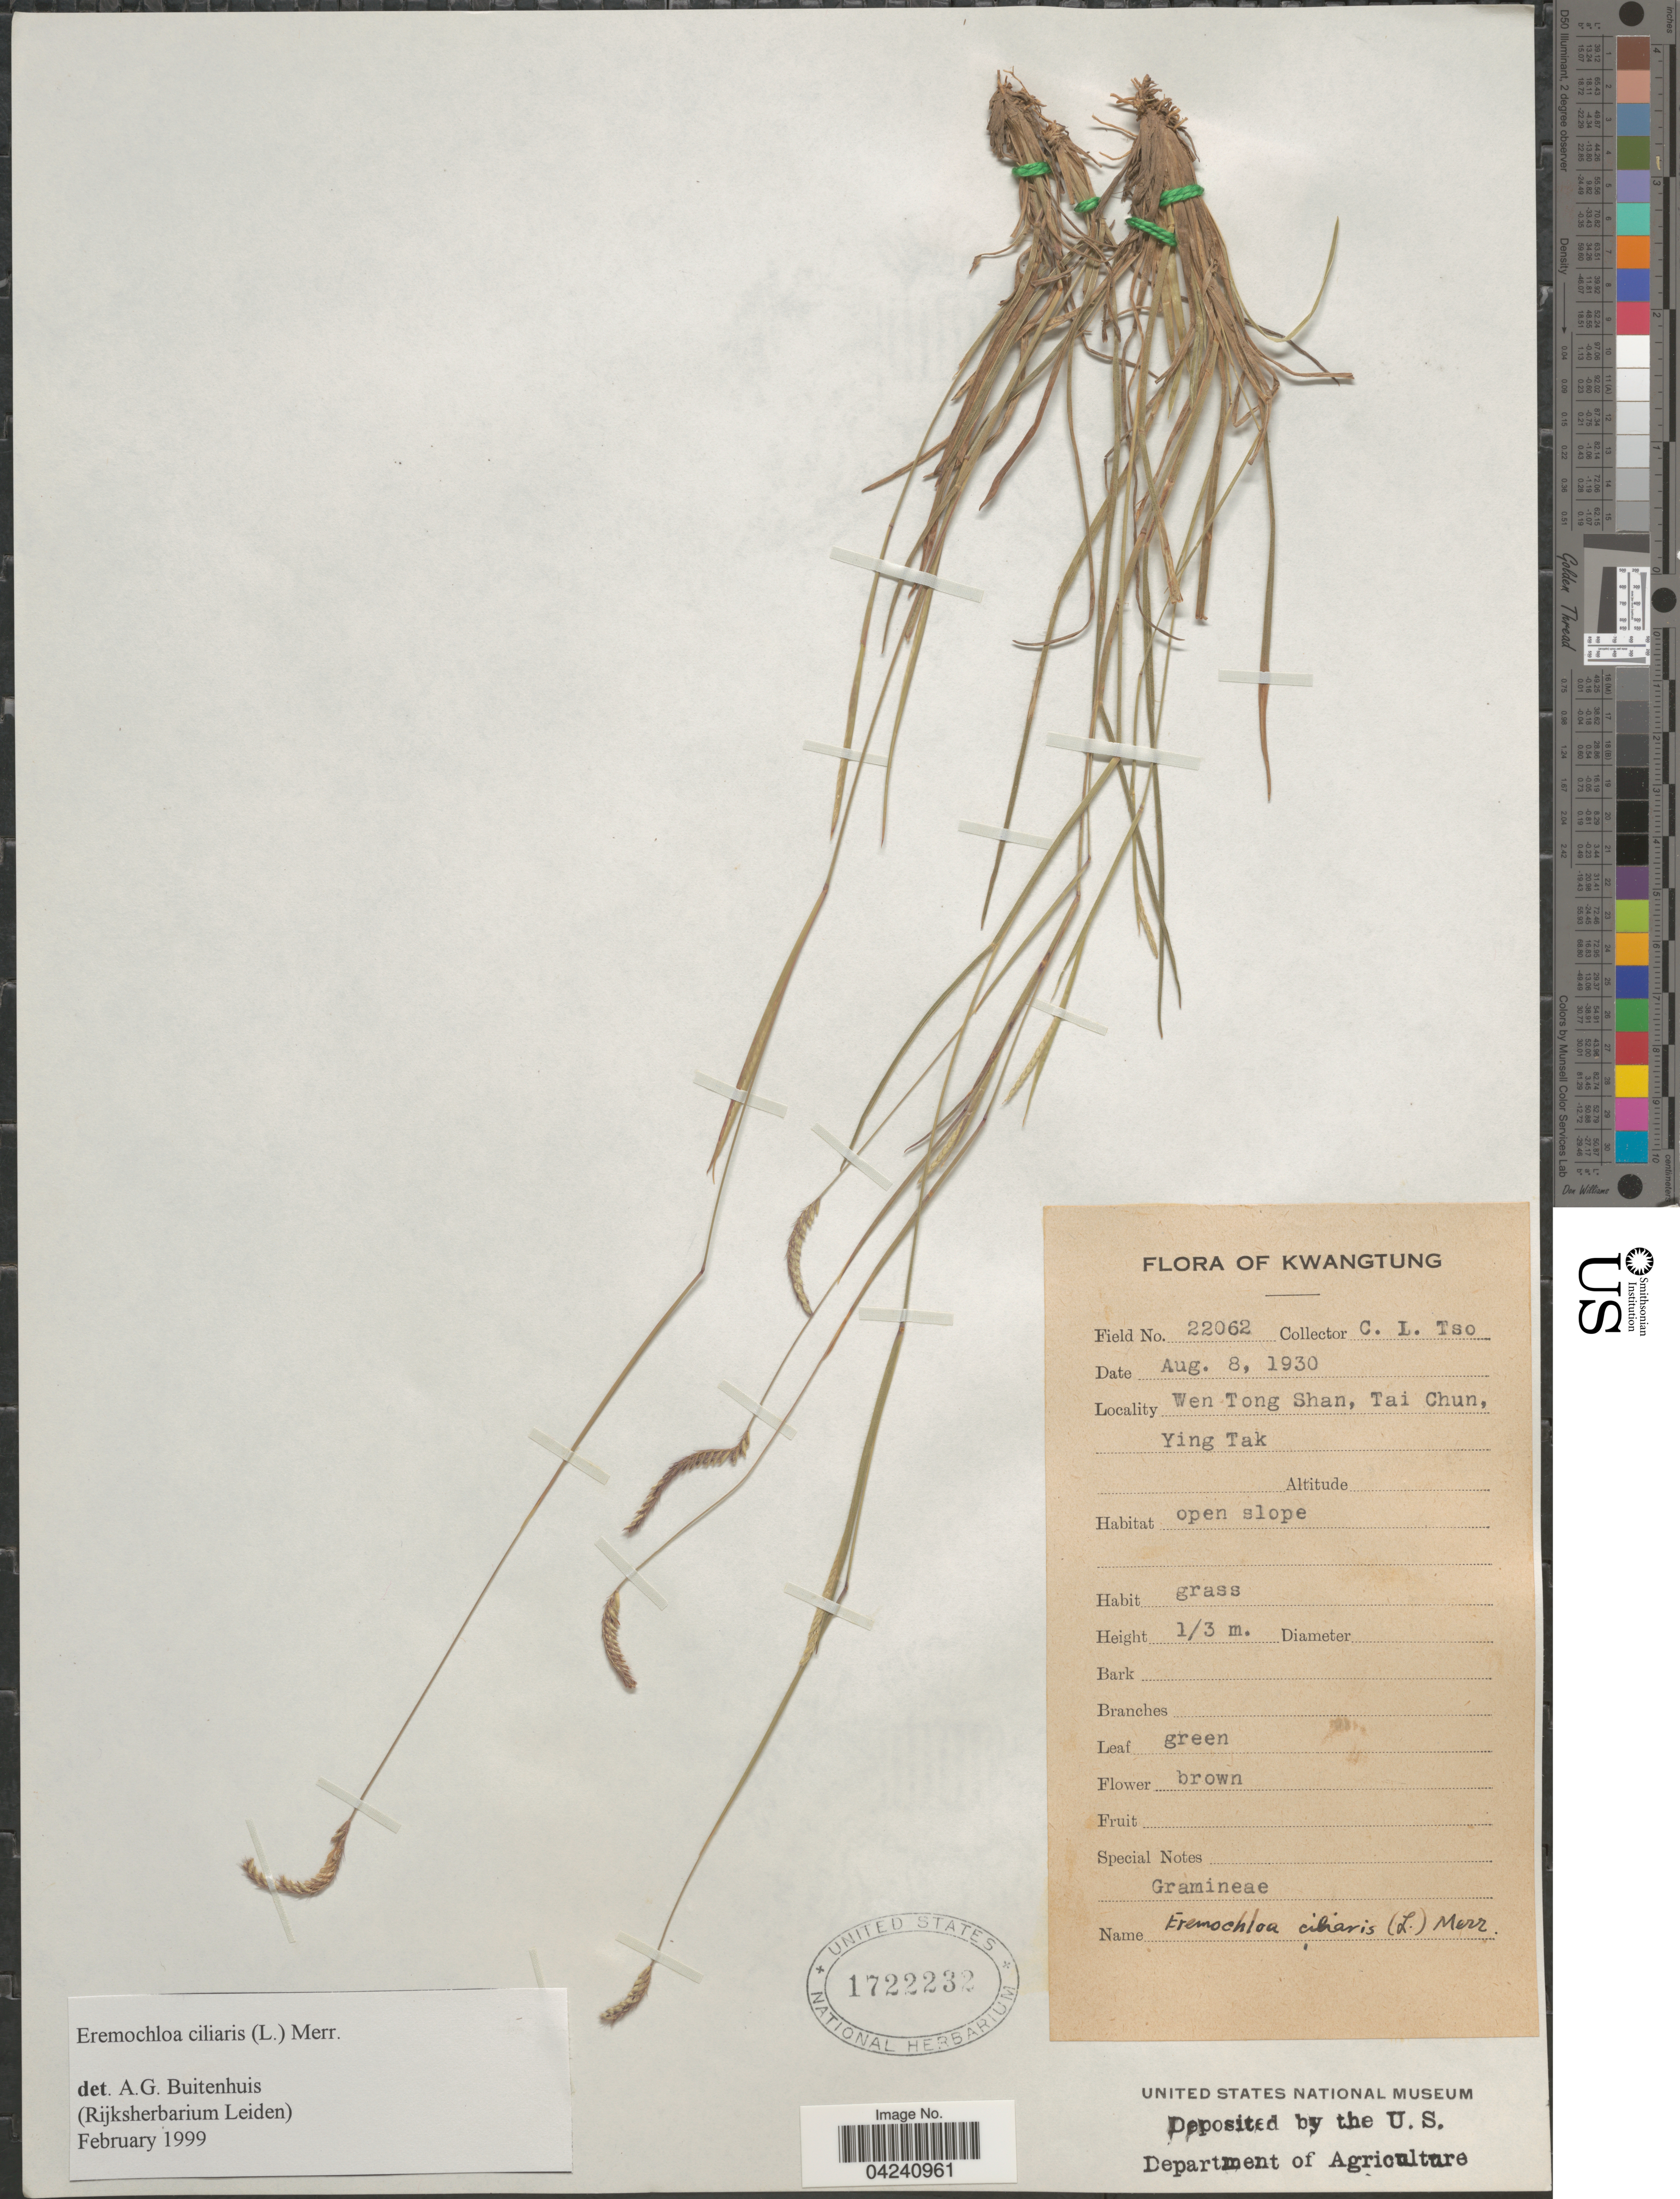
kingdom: Plantae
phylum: Tracheophyta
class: Liliopsida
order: Poales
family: Poaceae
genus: Eremochloa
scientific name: Eremochloa ciliaris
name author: (L.) Merr.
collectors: C. Tso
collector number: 22062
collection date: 1930-08-08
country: China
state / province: Guangdong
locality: Kwangtung. Wen Tong Shan, Tai Cun, Ying Tak.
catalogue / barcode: US 1722232